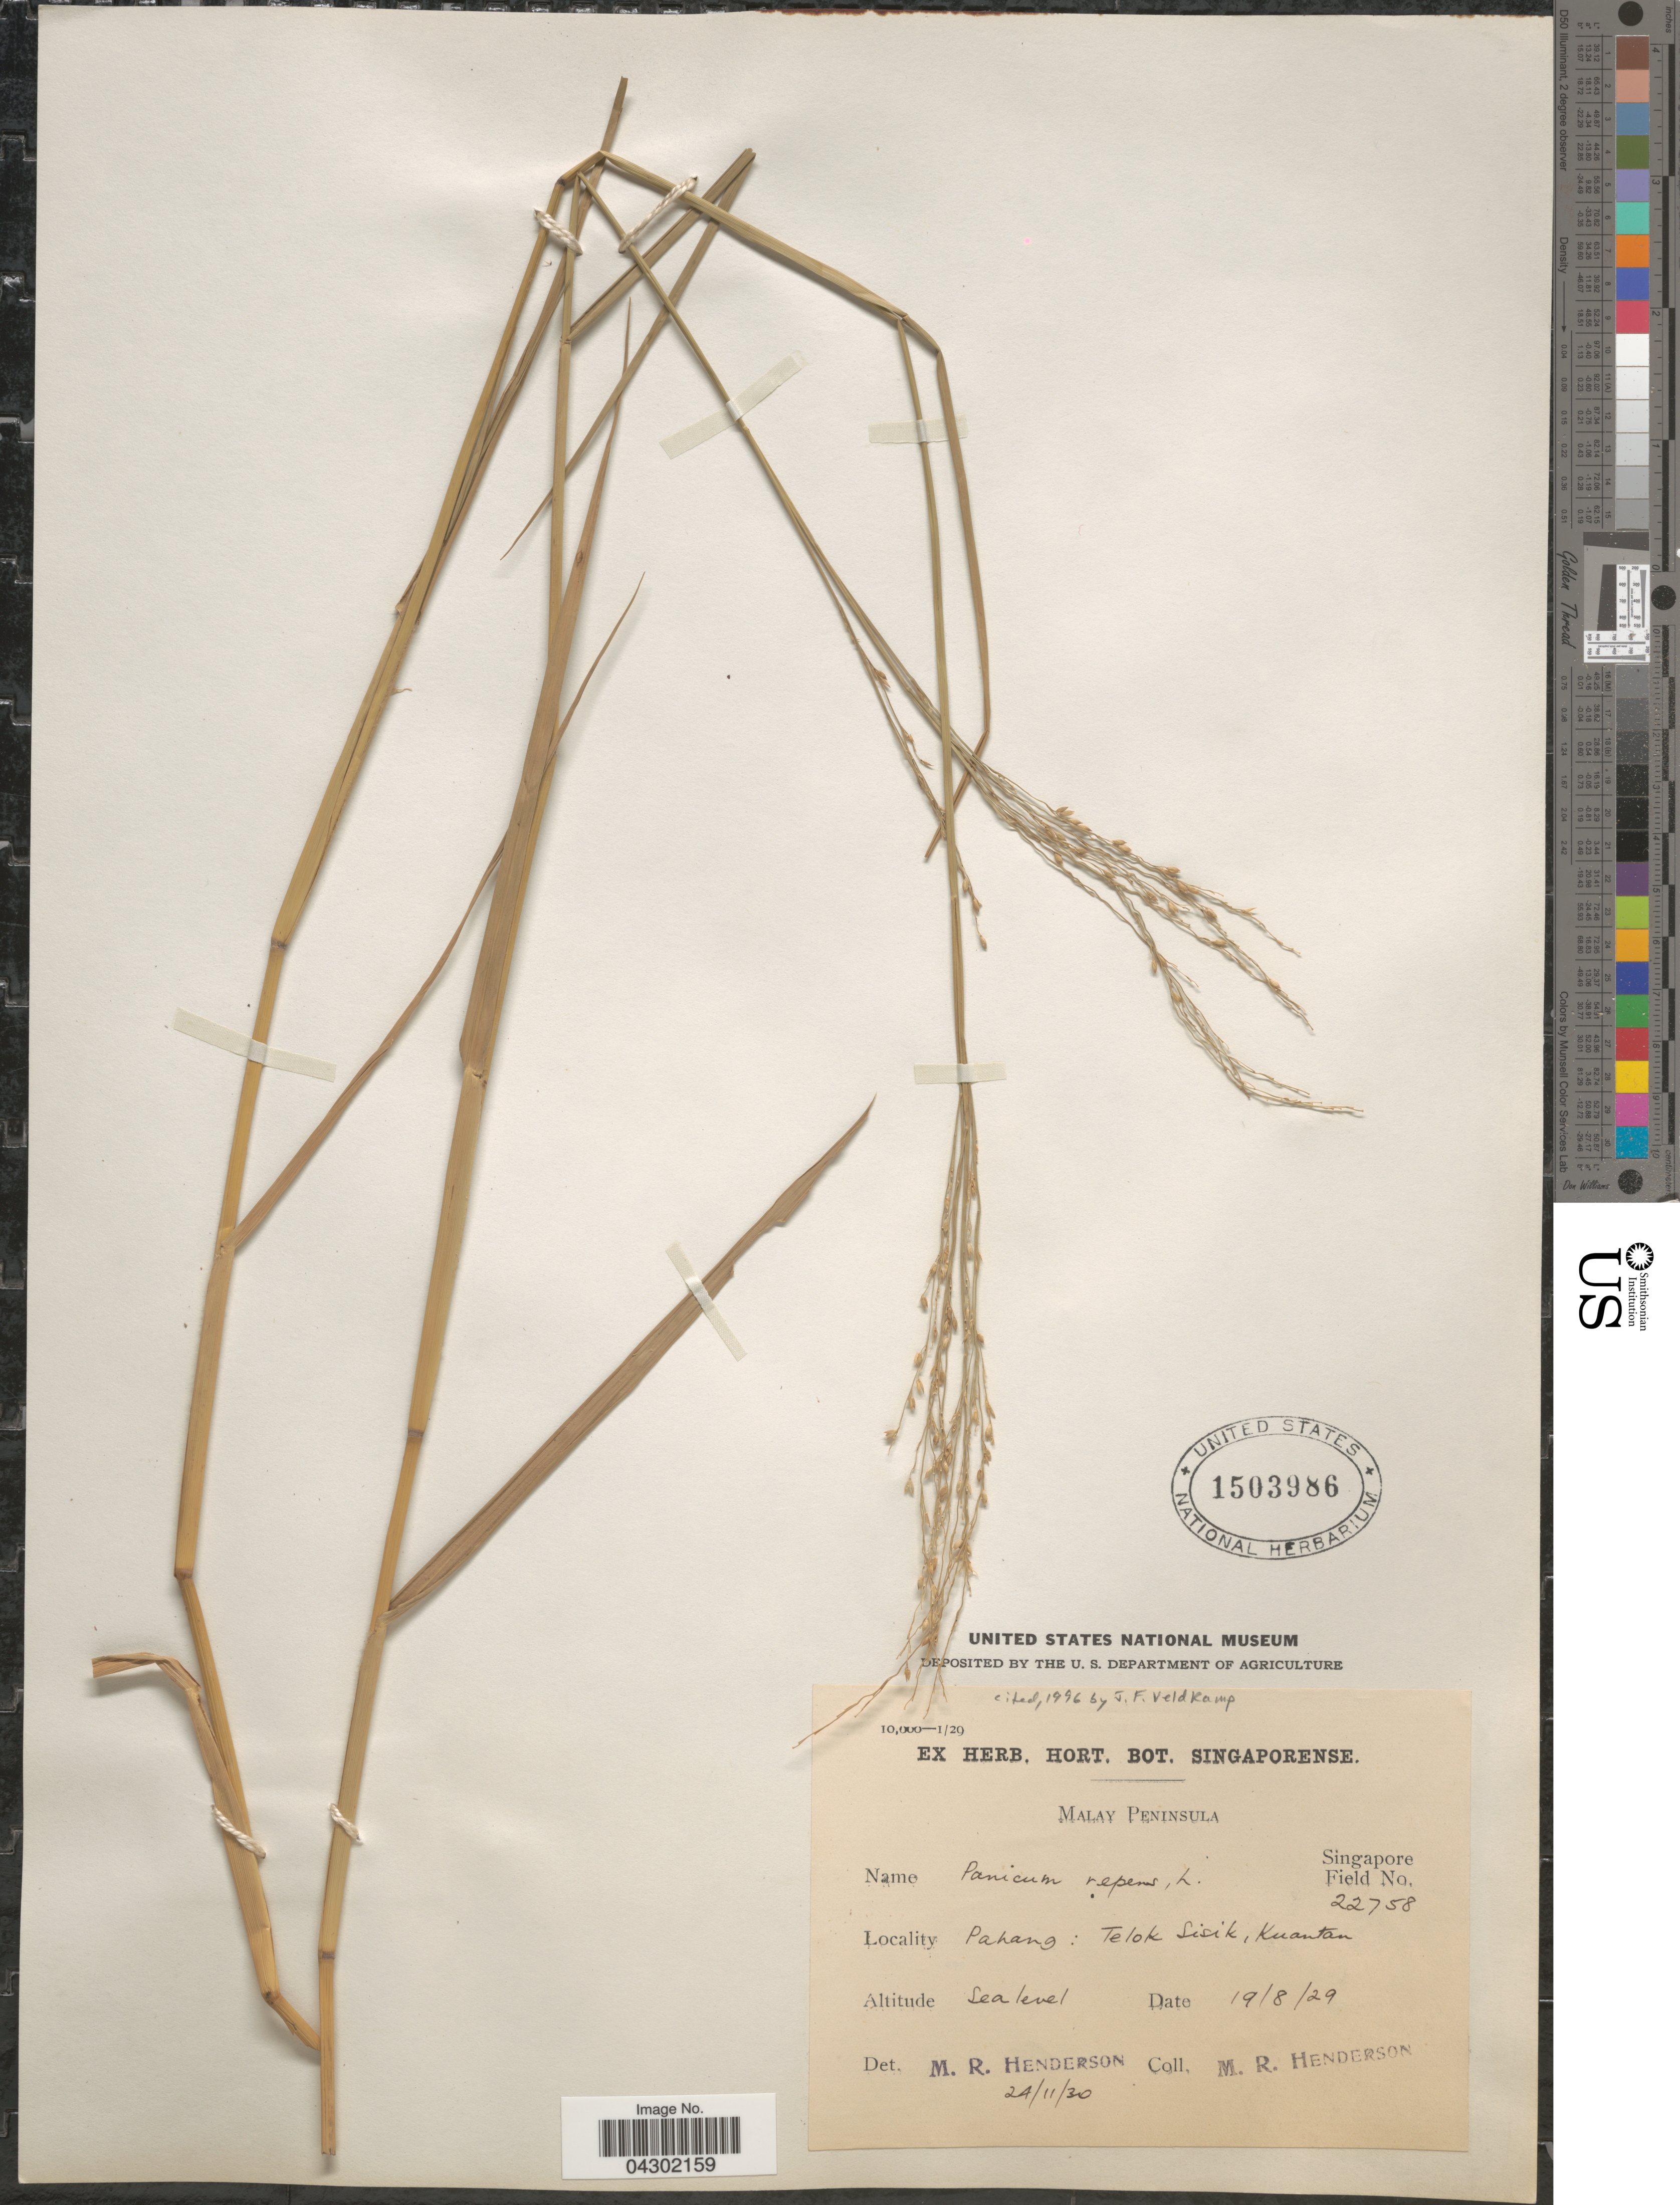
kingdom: Plantae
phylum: Tracheophyta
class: Liliopsida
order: Poales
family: Poaceae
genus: Panicum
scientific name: Panicum repens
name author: L.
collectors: M. Henderson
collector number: Singapore Field 22758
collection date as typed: Transcribed d/m/y: 19/8/29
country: Malaysia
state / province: Pahang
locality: Malay Peninsula. Telok Sisik, Kuantan.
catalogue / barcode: US 1503986